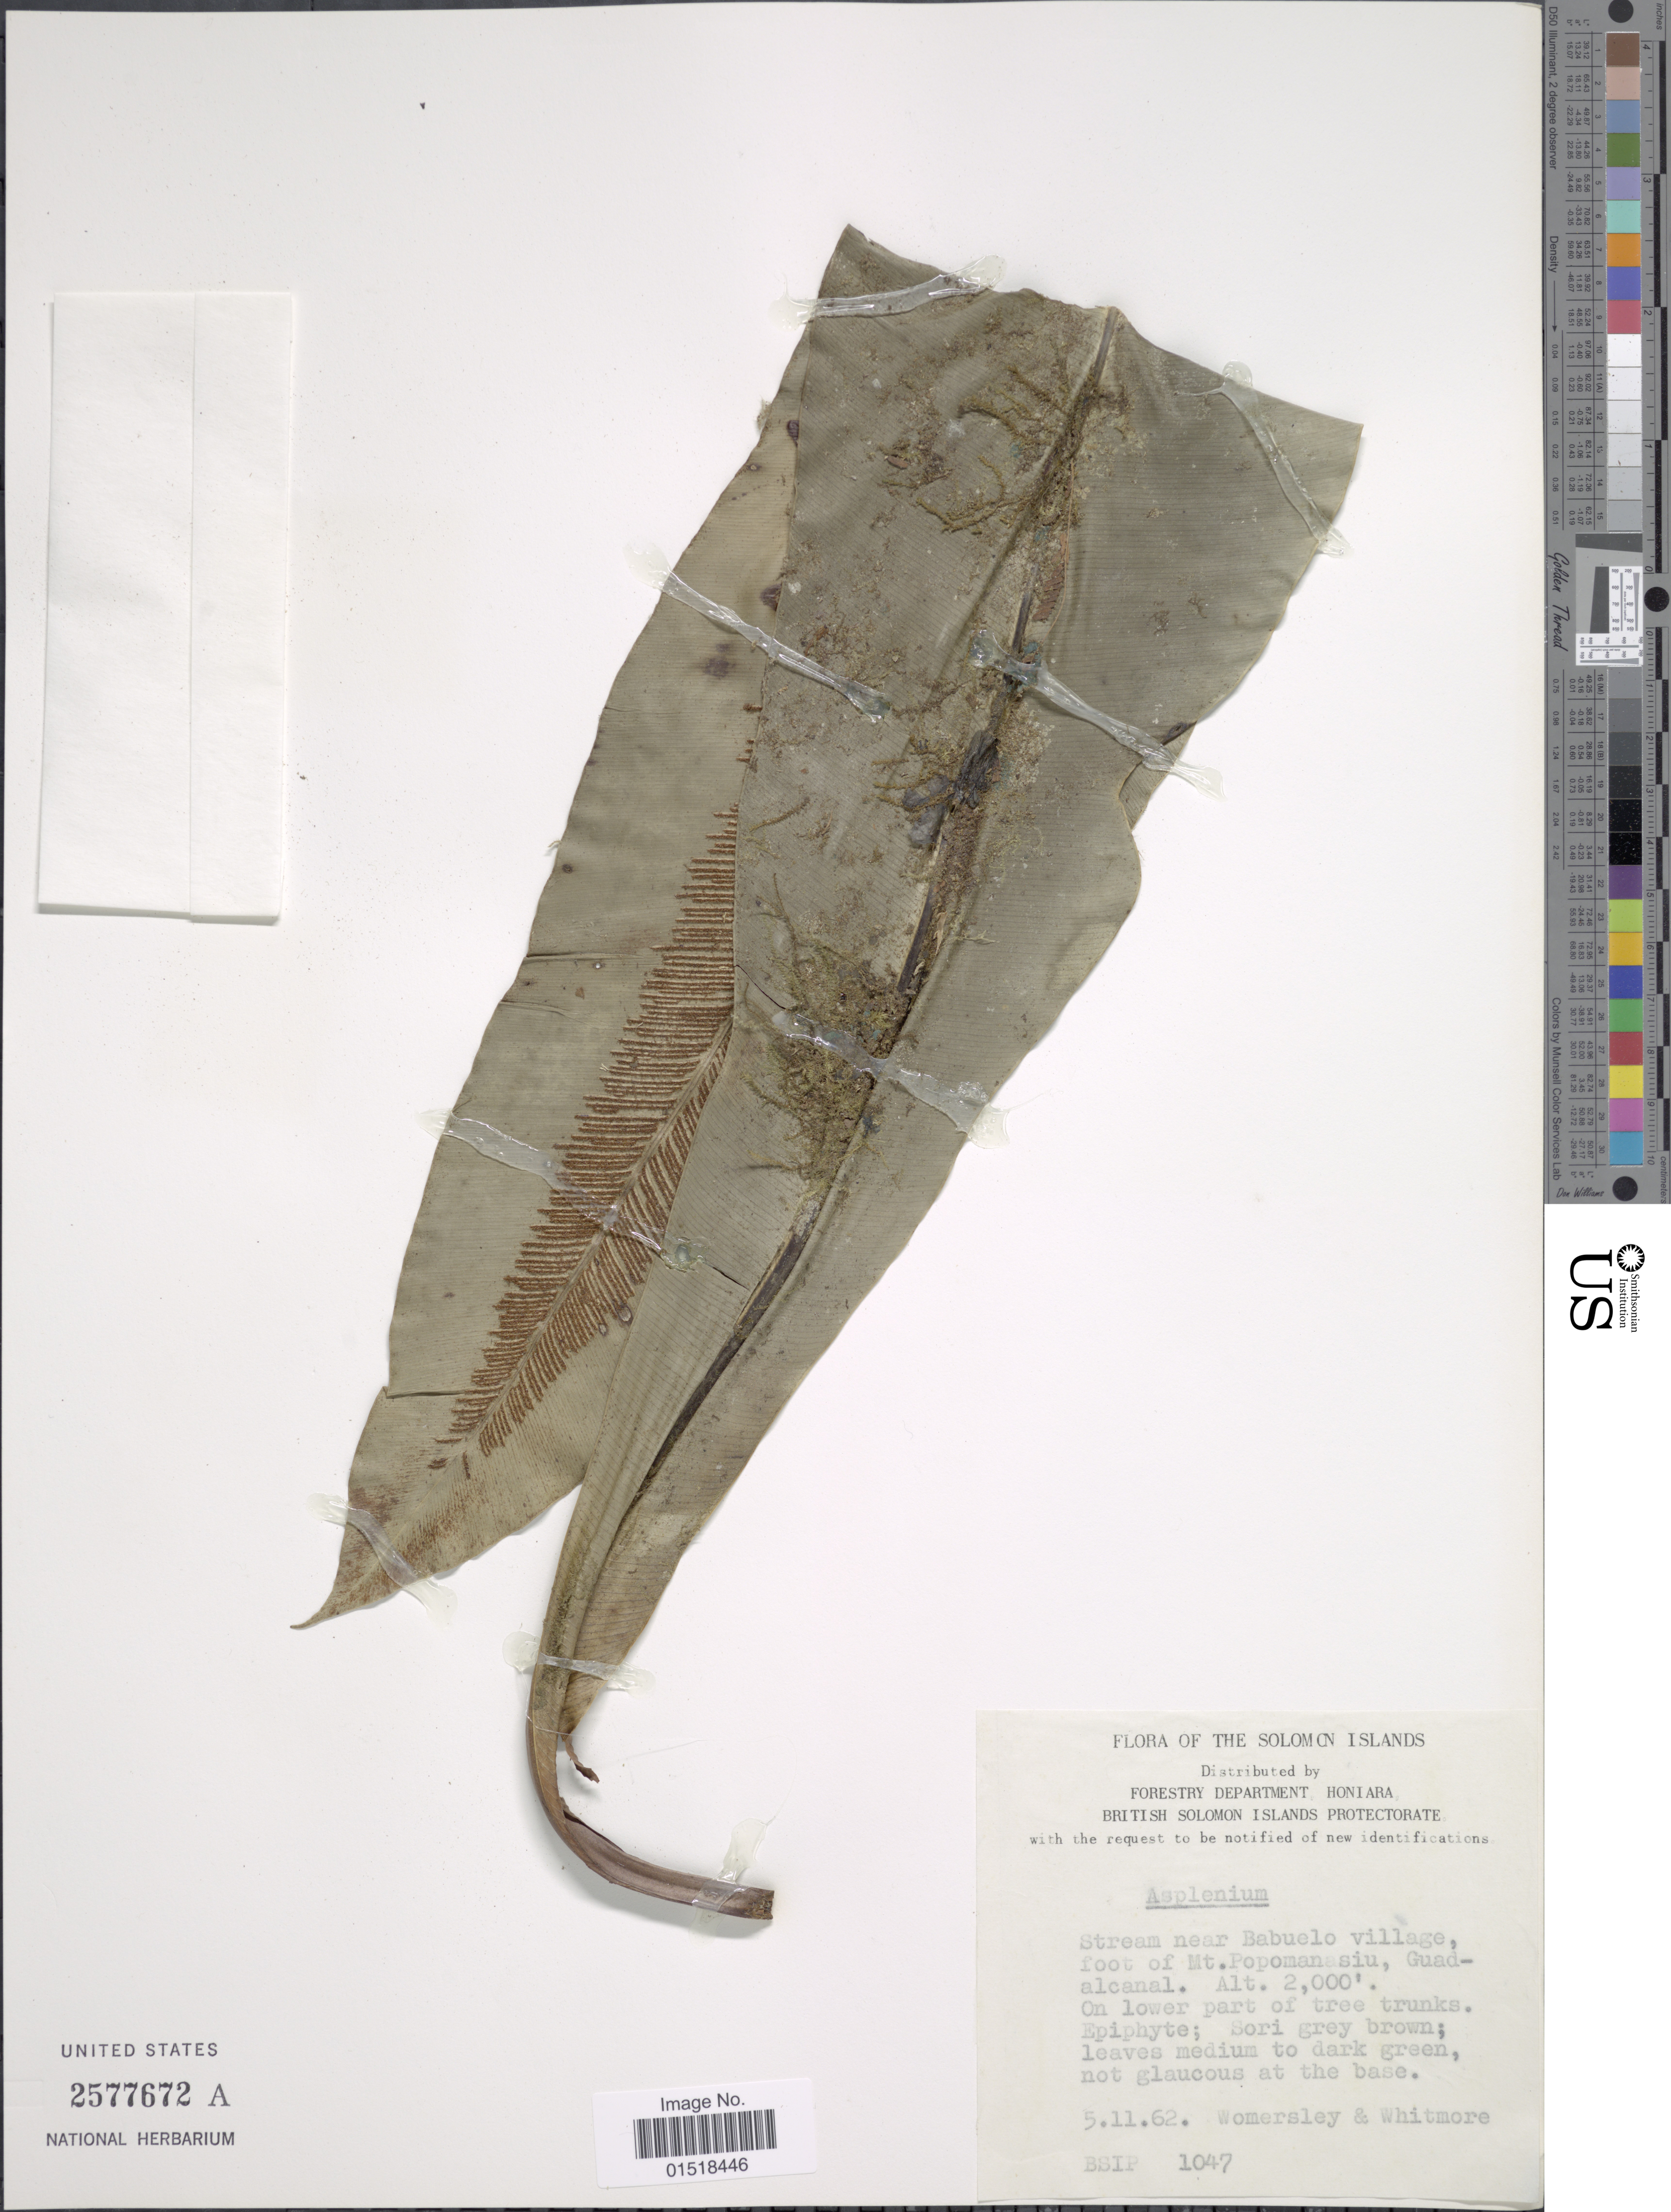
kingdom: Plantae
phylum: Tracheophyta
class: Polypodiopsida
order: Polypodiales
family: Aspleniaceae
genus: Asplenium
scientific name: Asplenium sp.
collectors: Womersley & -. Whitmore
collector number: BSIP 1047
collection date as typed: Transcribed d/m/y: 5/11/62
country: Solomon Islands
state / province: Solomon Islands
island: Guadalcanal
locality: Stream near Babuelo village, foot of Mt. Popomanasiu, Guadalcanal.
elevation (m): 610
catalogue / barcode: US 2577672A